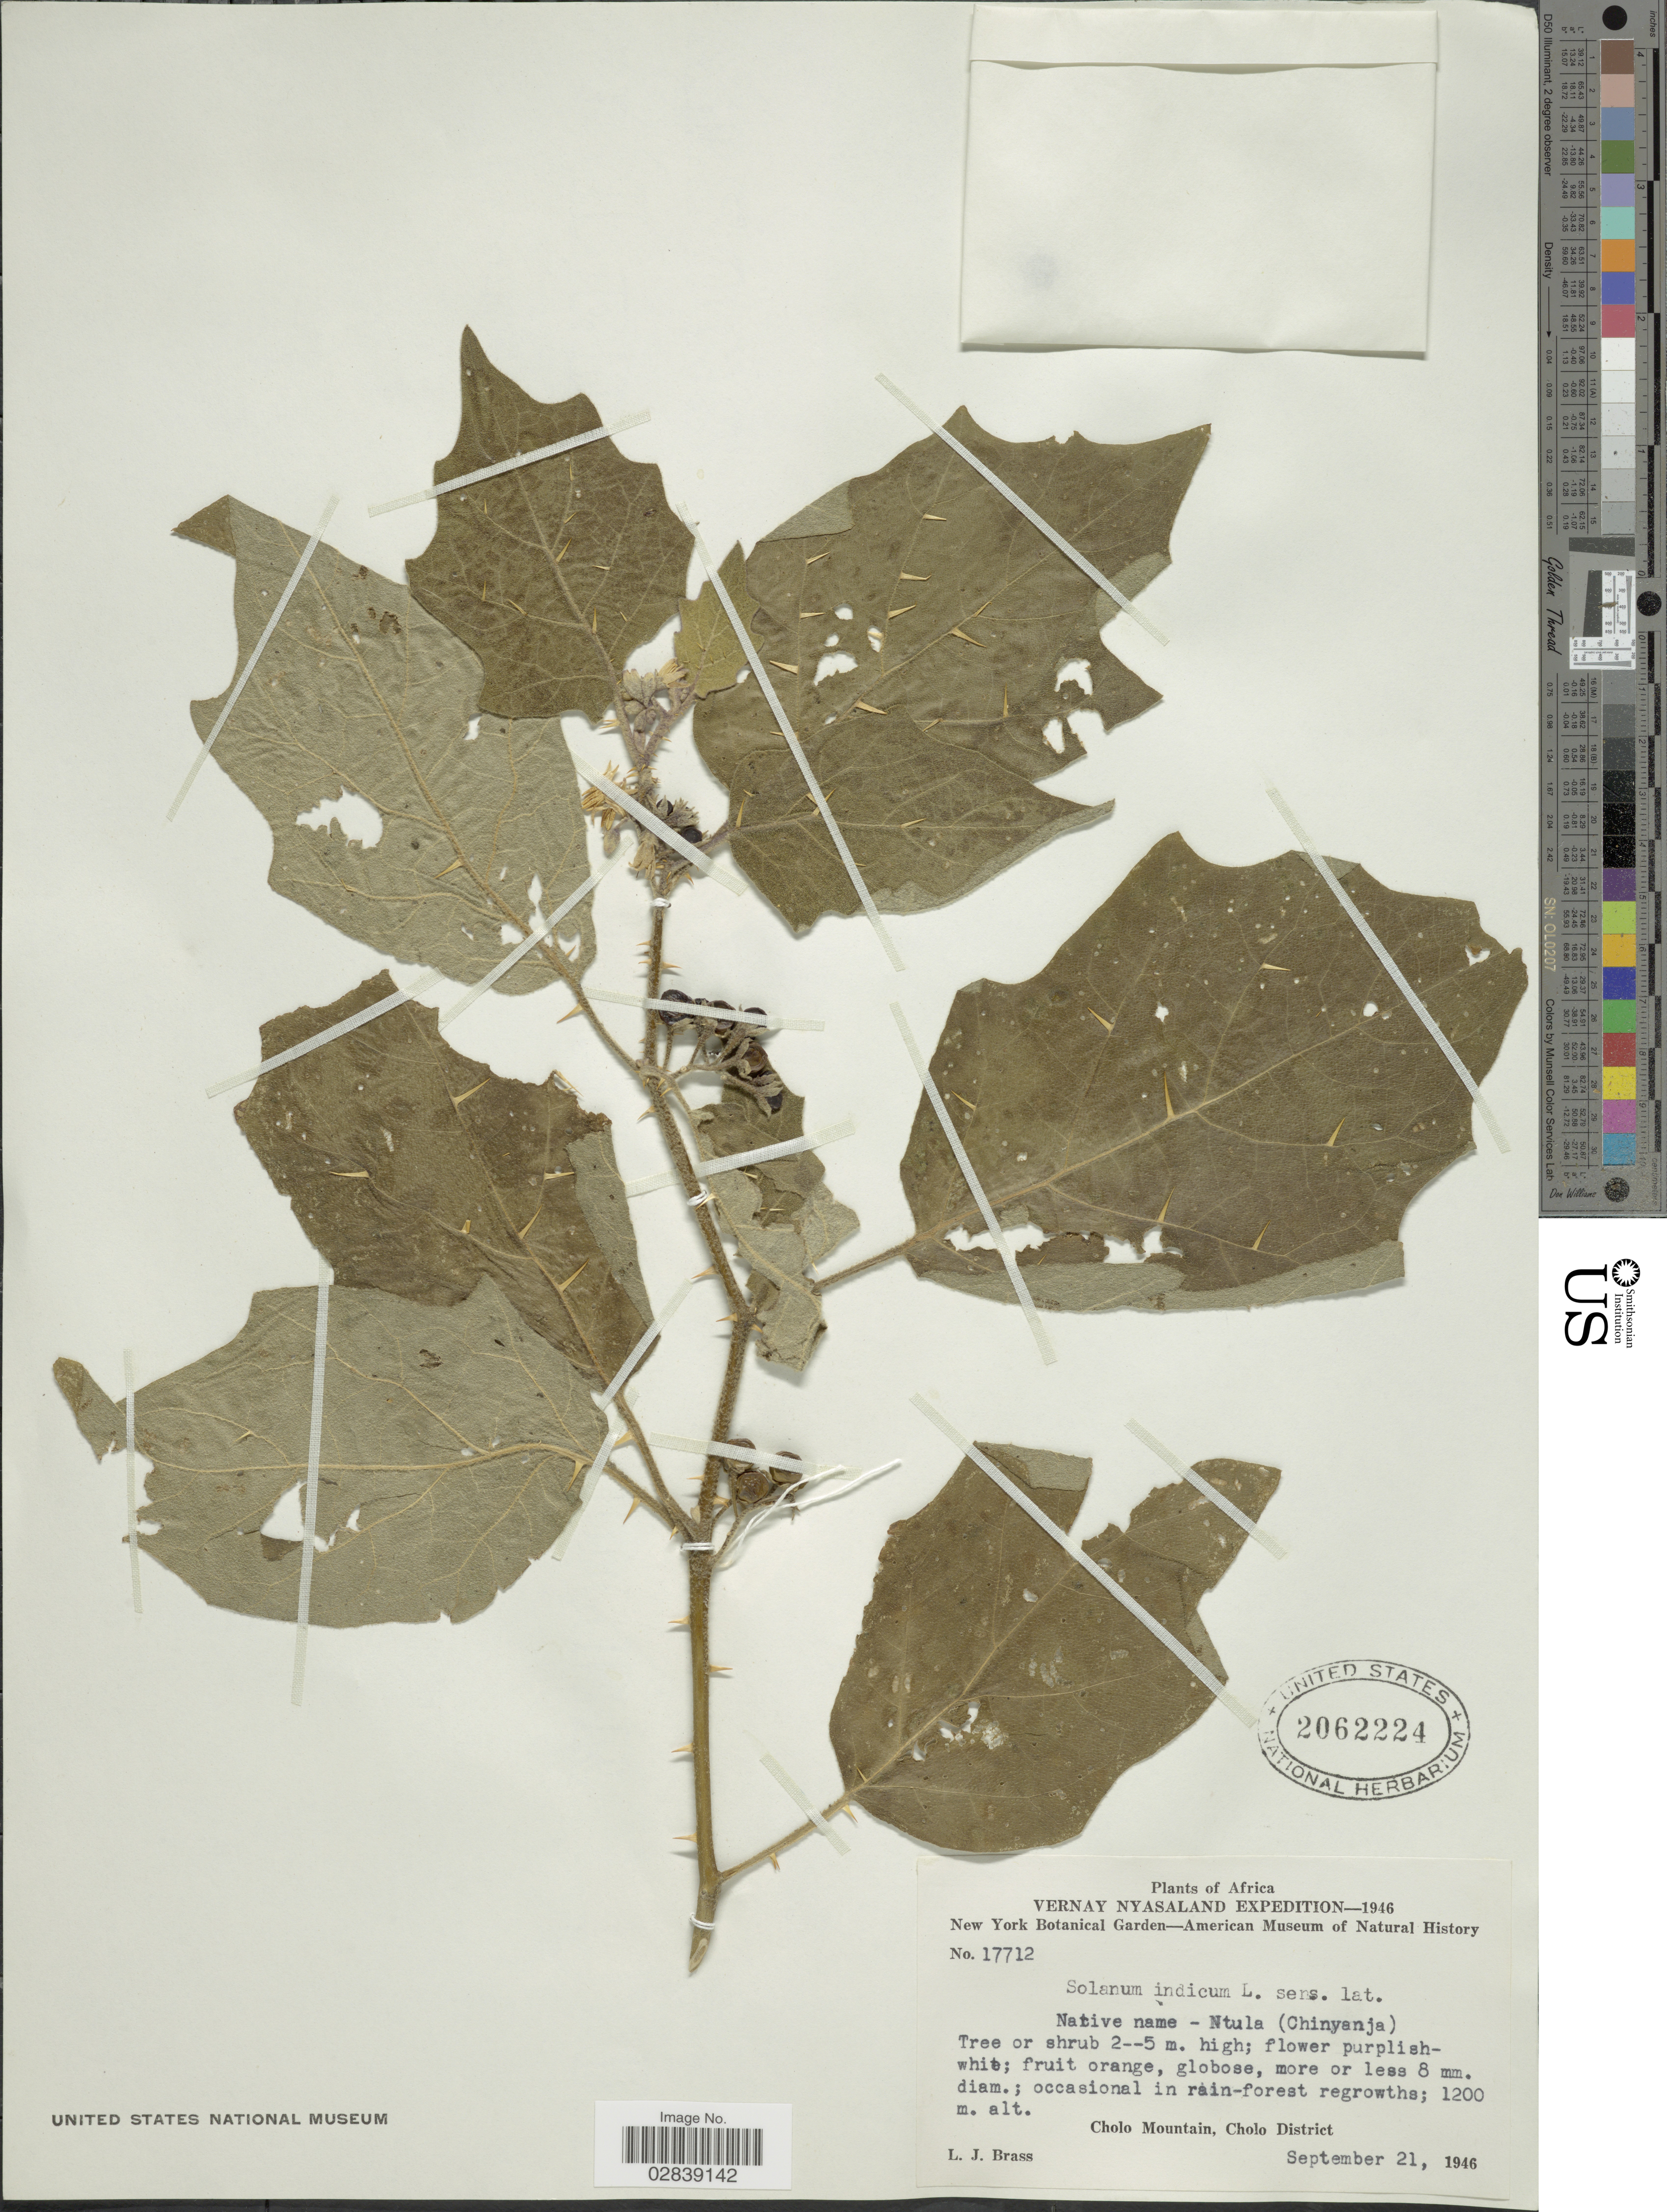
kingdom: Plantae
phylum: Tracheophyta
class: Magnoliopsida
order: Solanales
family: Solanaceae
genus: Solanum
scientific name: Solanum indicum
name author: L.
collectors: L. J. Brass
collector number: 17712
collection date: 1946-09-21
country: Malawi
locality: Vernay Nyasaland. Cholo Mountain, Cholo District.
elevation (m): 1200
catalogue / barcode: US 2062224